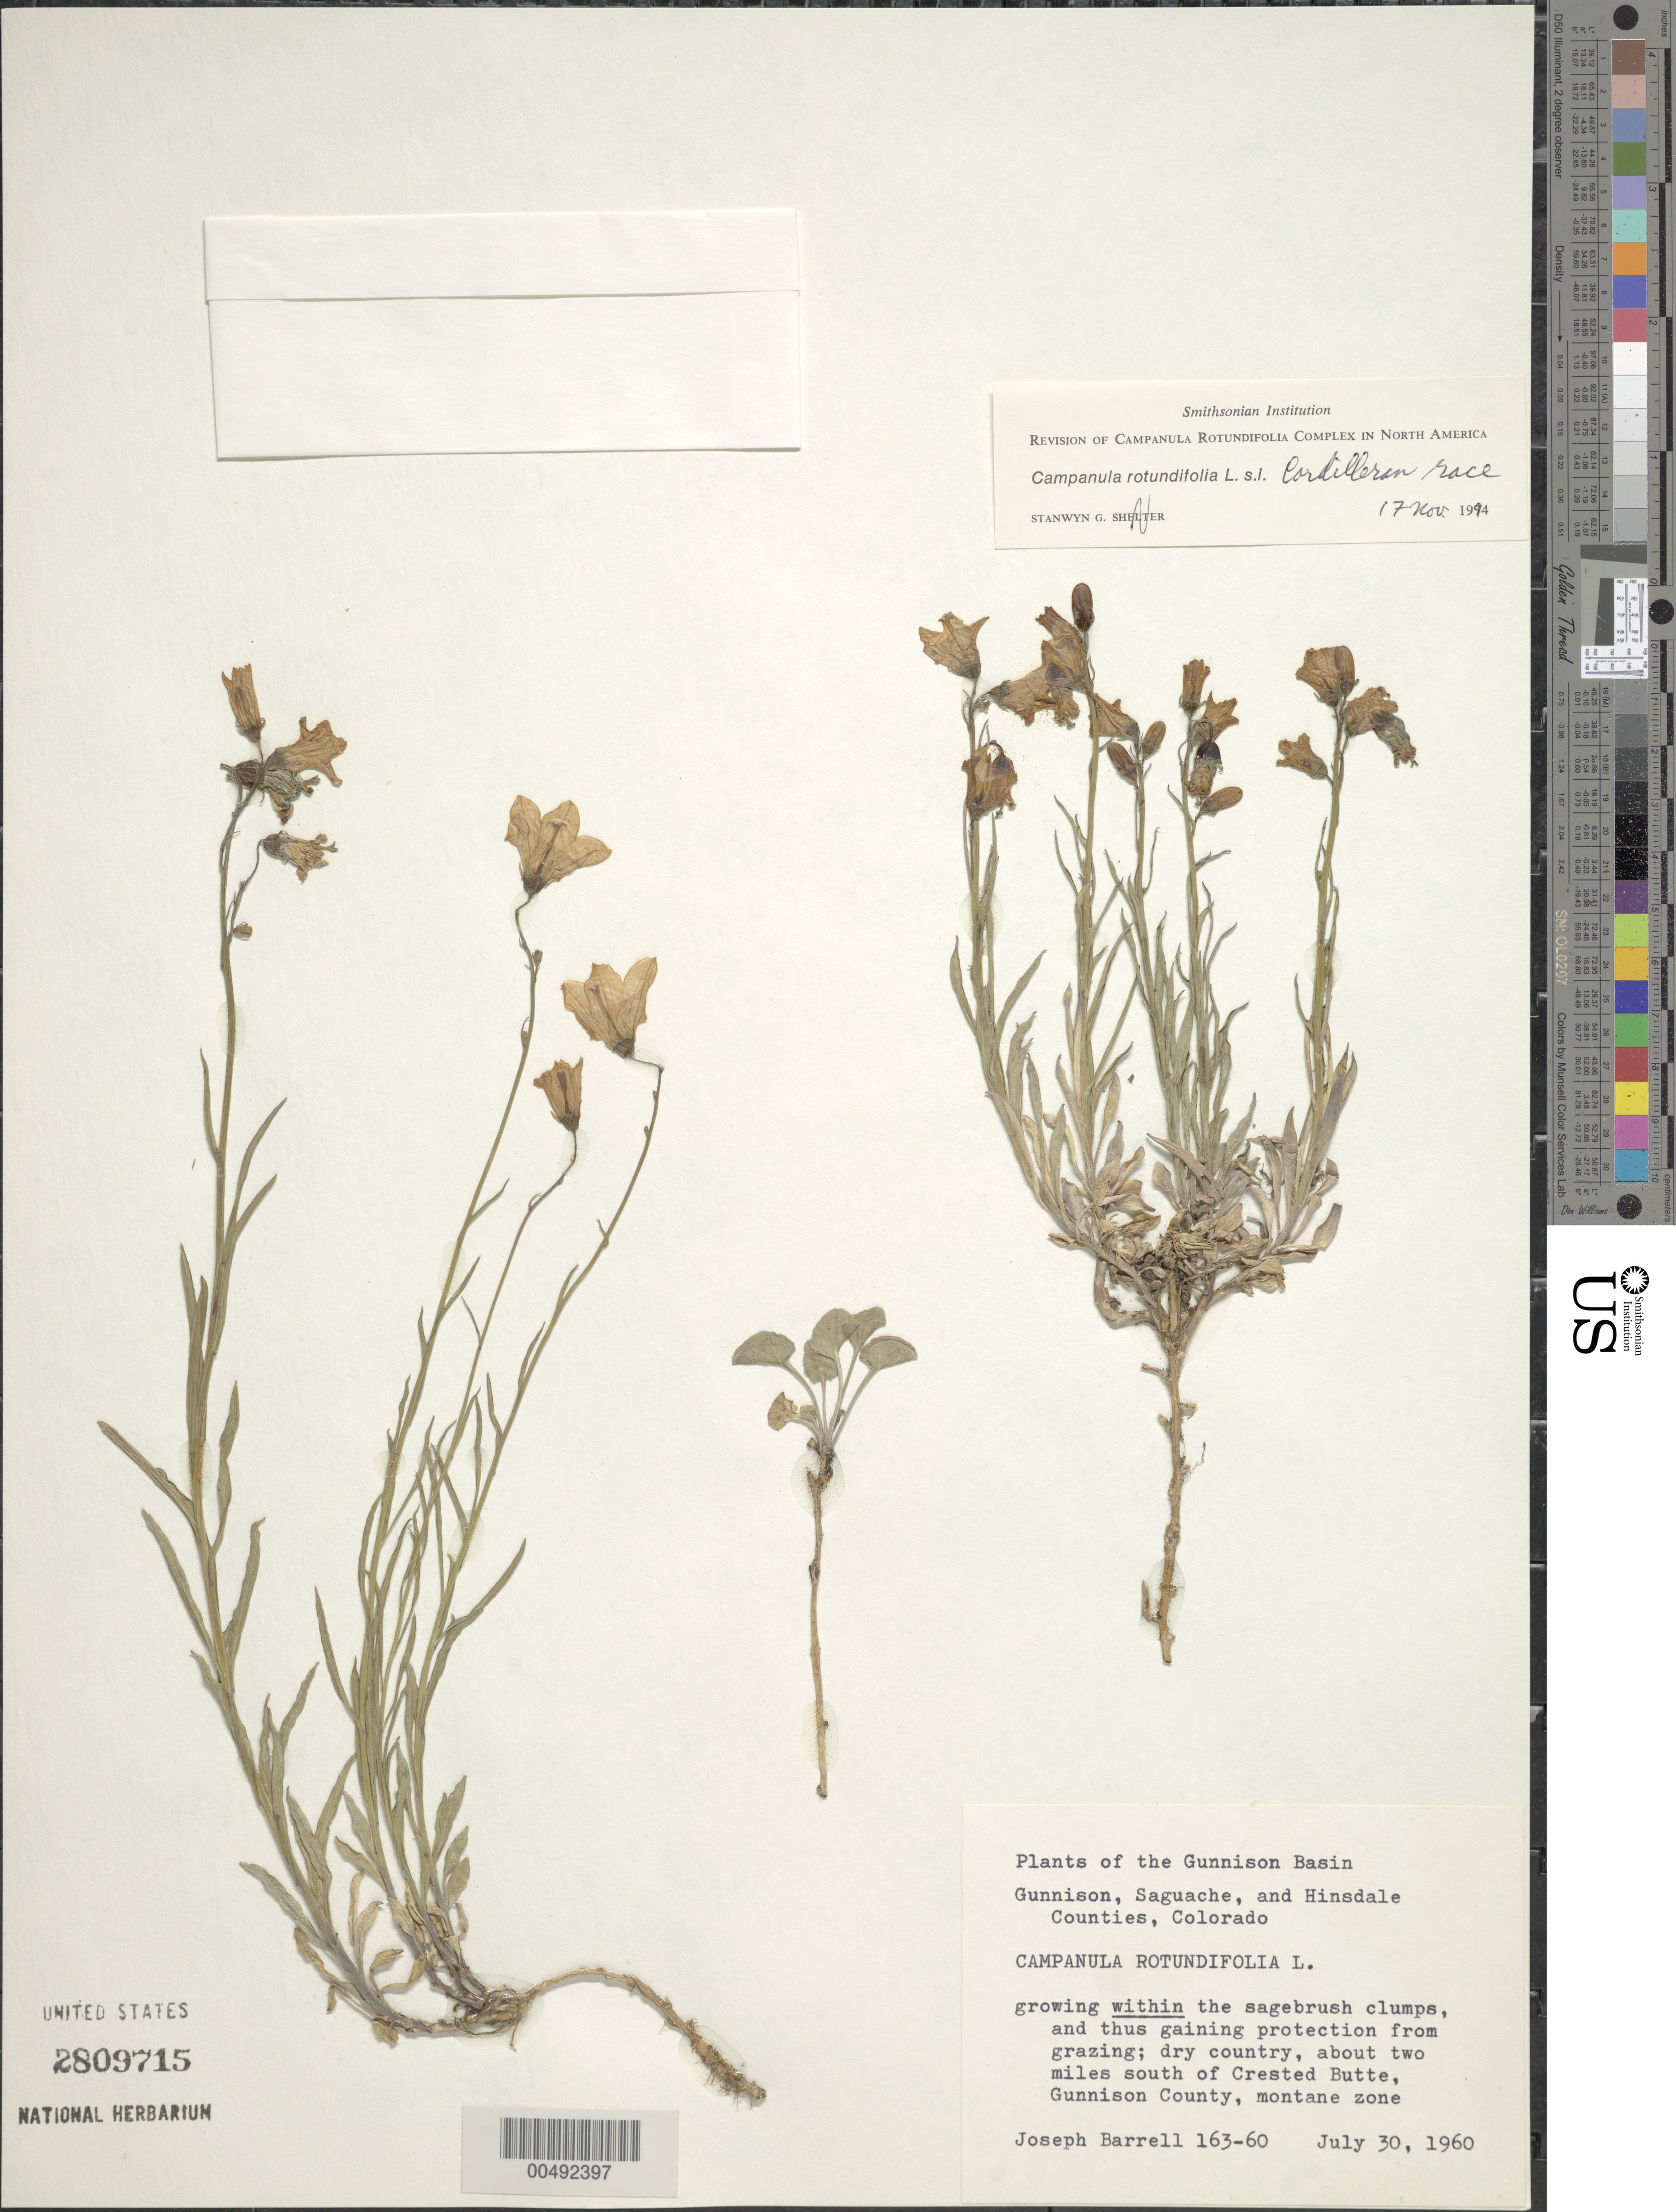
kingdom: Plantae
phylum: Tracheophyta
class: Magnoliopsida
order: Asterales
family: Campanulaceae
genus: Campanula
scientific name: Campanula rotundifolia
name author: L.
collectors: J. Barrell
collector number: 163-60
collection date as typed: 30 Jul 1960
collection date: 1960-07-30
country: United States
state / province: Colorado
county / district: Gunnison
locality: Gunnison Basin, about 2 mi. S of Crested Butte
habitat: growing within sagebrush clumps, and thus gaining protection from grazing; dry country, montane zone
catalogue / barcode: US 2809715